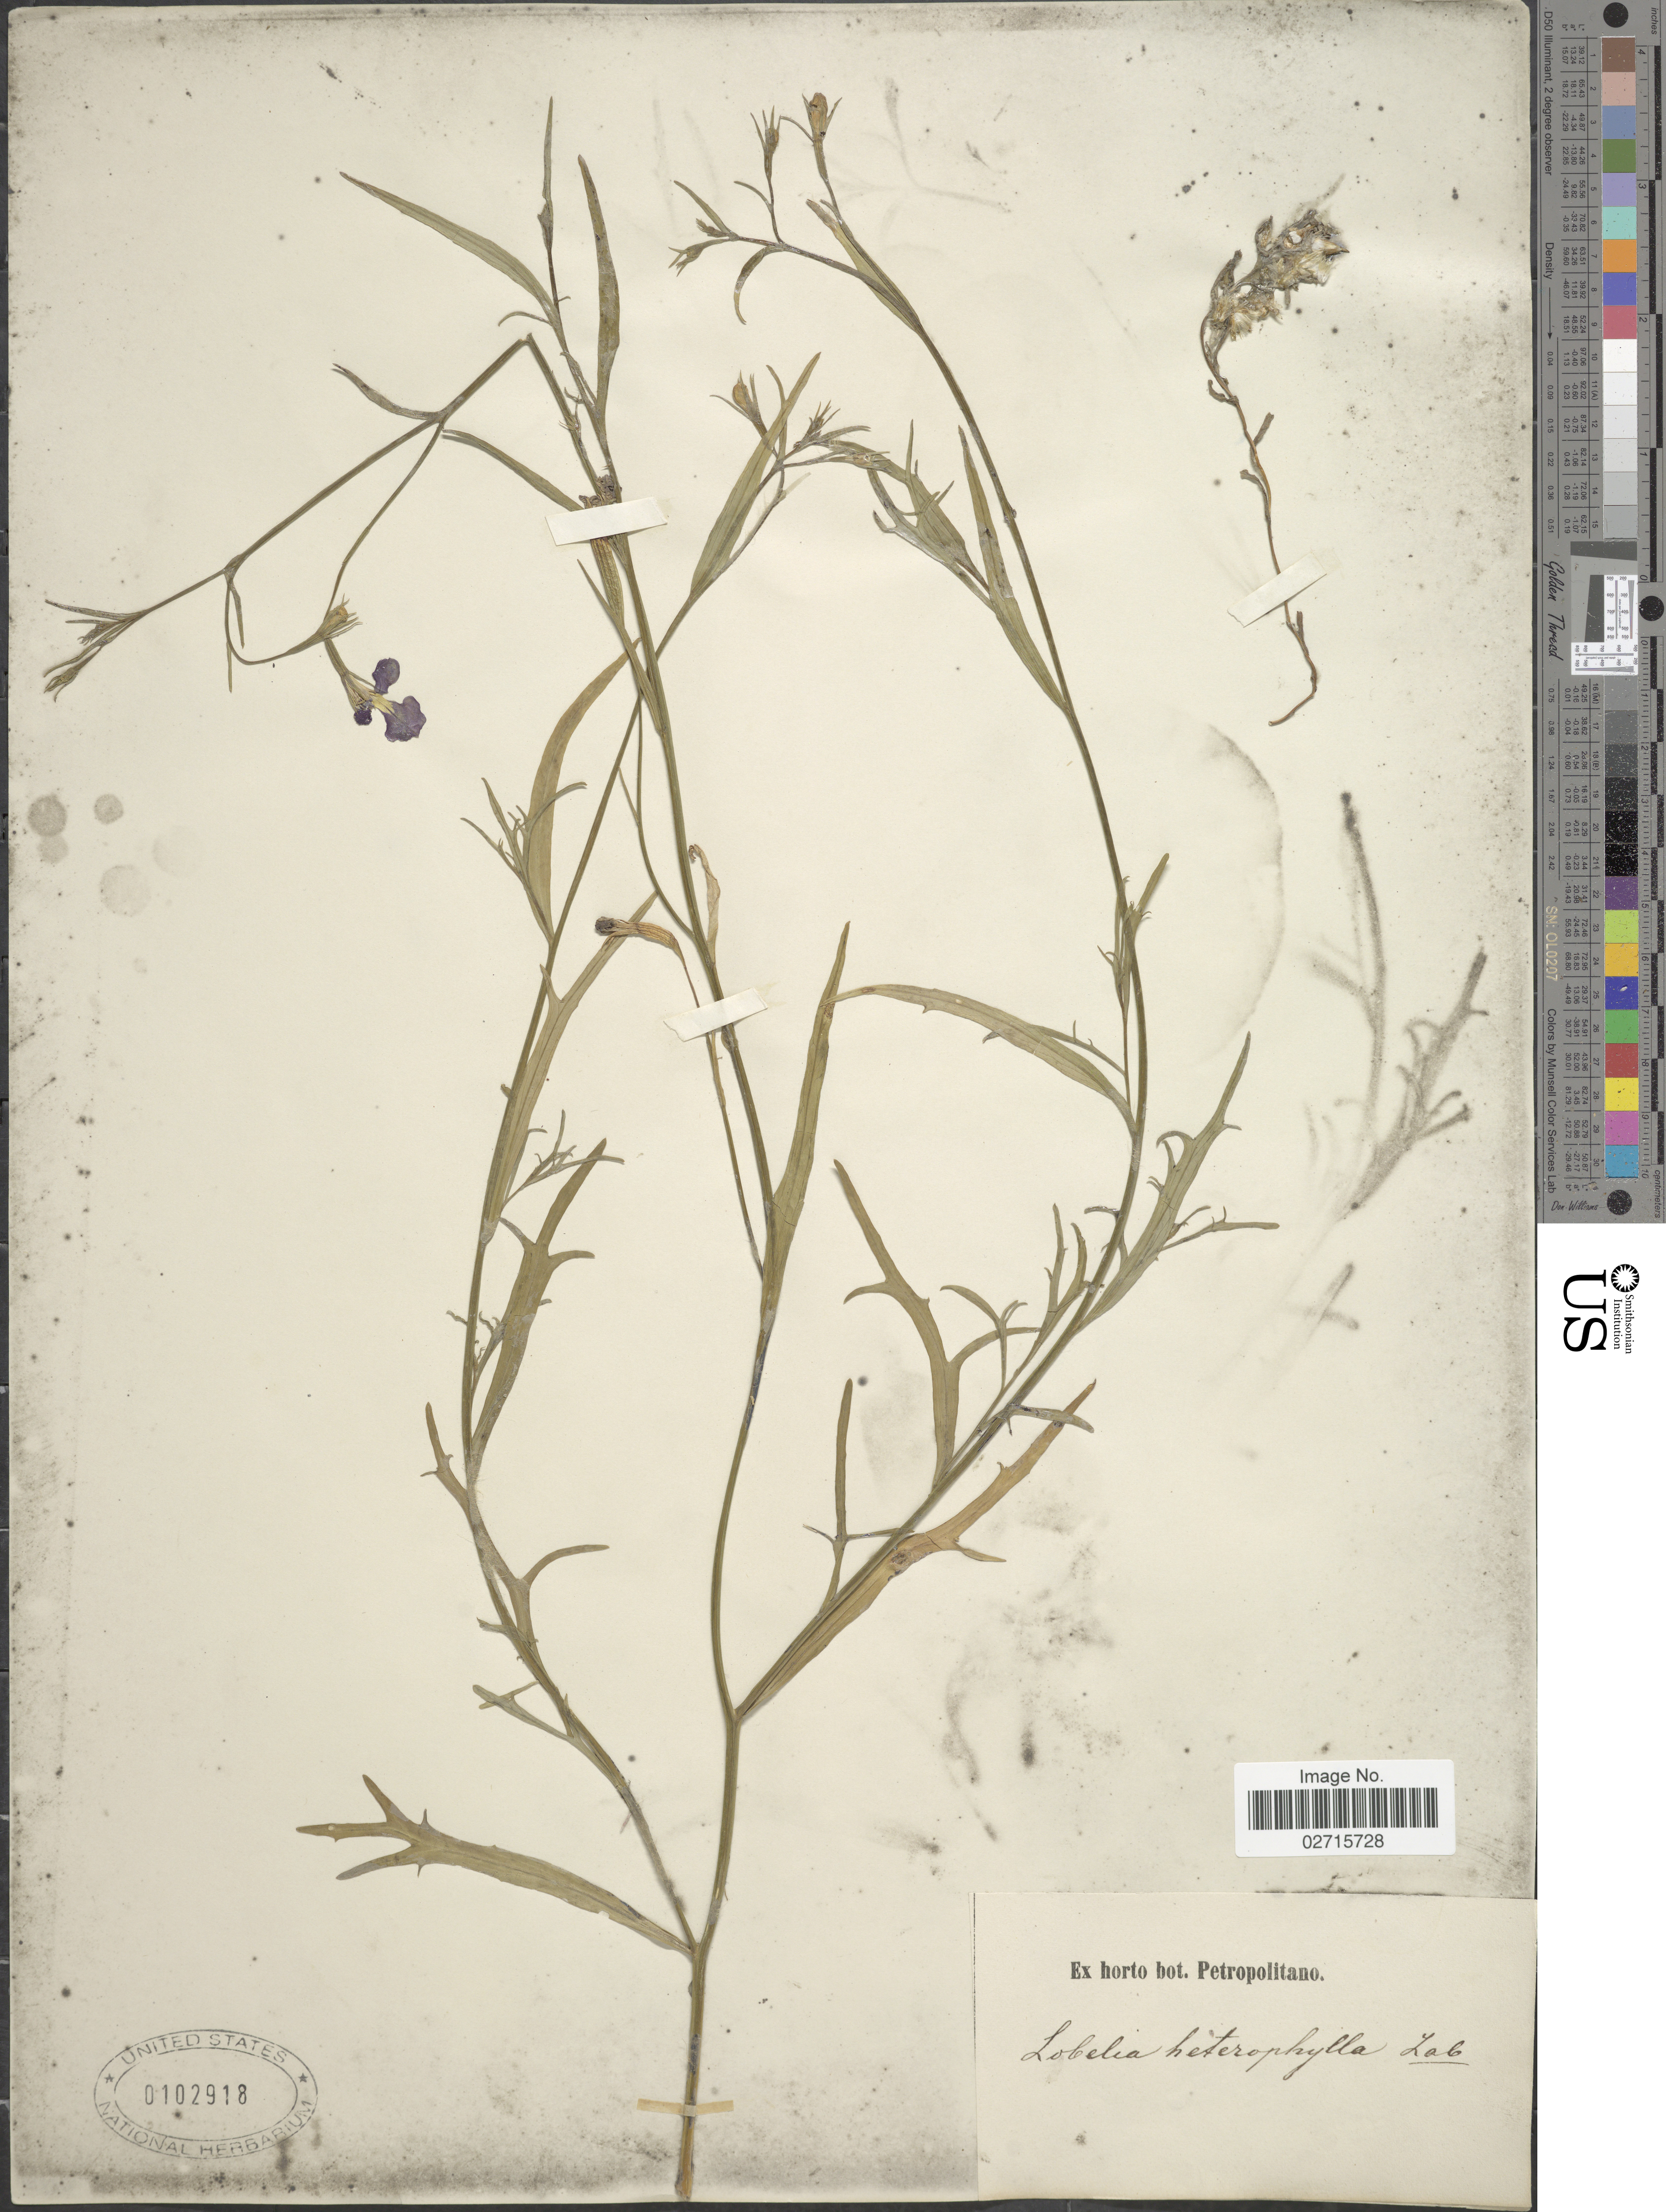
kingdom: Plantae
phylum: Tracheophyta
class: Magnoliopsida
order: Asterales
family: Campanulaceae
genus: Lobelia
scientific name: Lobelia heterophylla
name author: Labill.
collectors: ex Horto Bot. Petropolitano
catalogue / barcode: US 102918